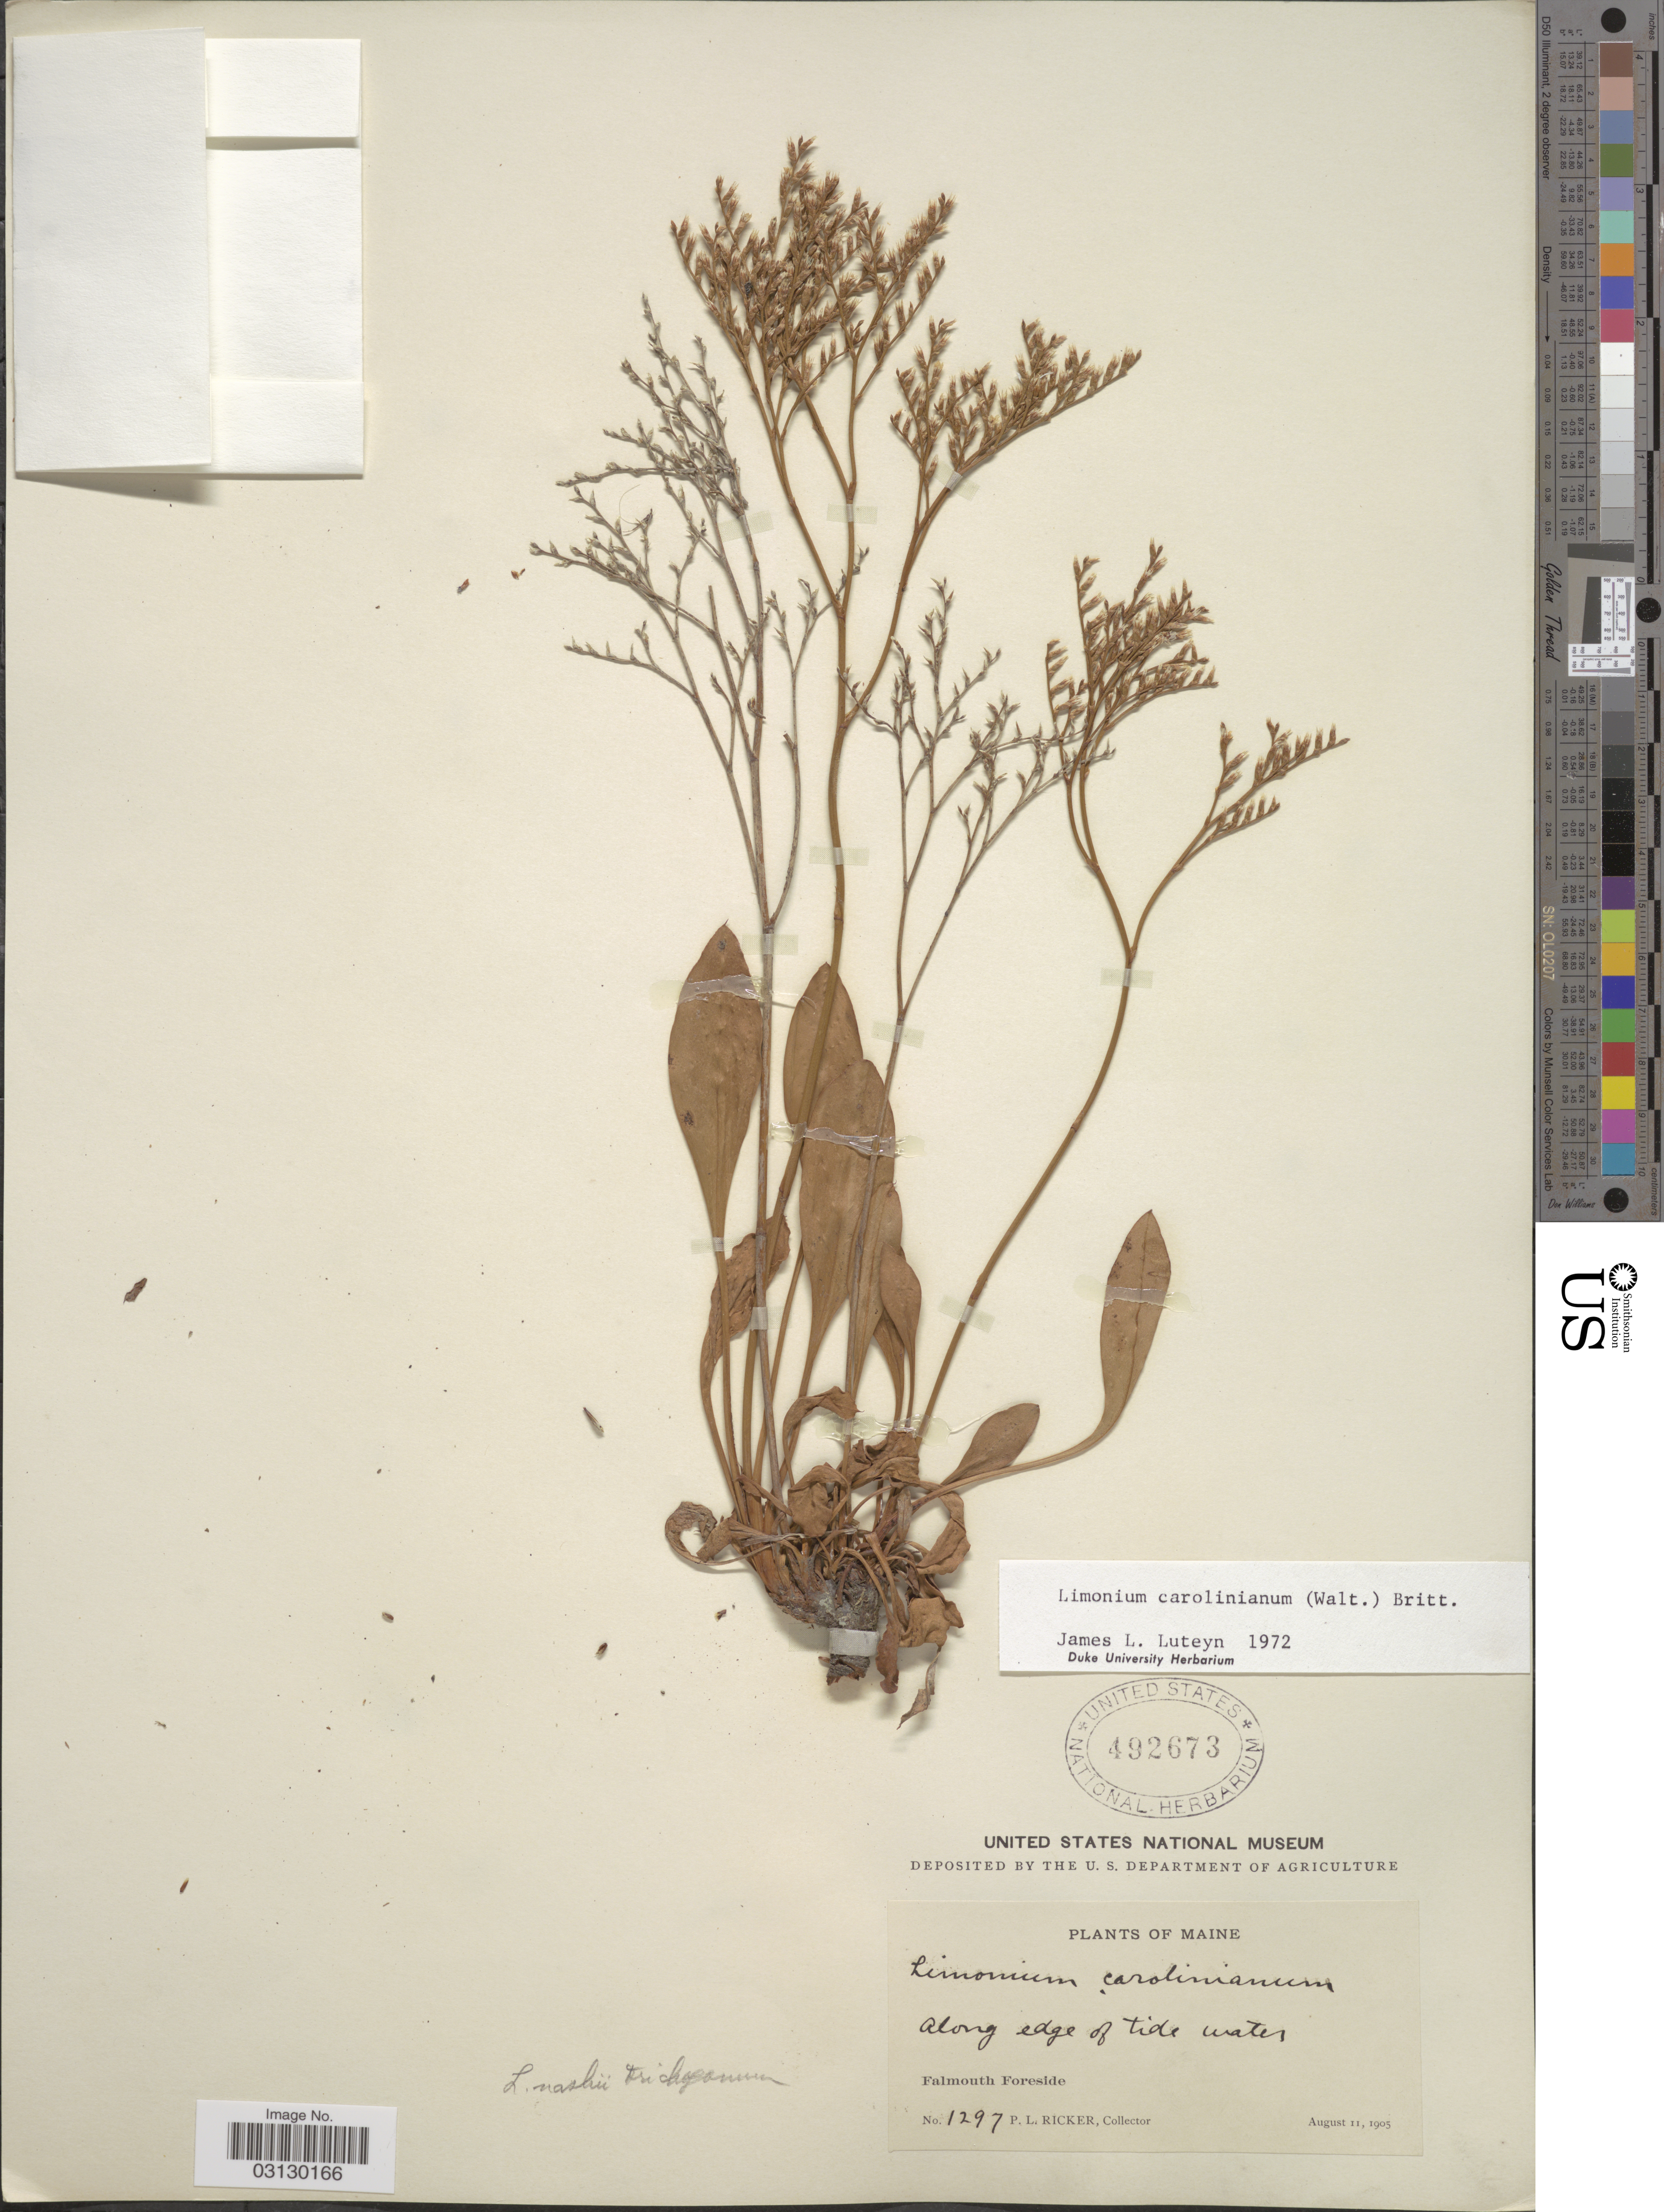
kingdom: Plantae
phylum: Tracheophyta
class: Magnoliopsida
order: Caryophyllales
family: Plumbaginaceae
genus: Limonium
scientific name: Limonium carolinianum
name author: (Walter) Britton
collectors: P. Ricker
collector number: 1297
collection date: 1905-08-11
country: United States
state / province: Maine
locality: Along edge of tide water, Falmouth Foreside.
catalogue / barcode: US 492673